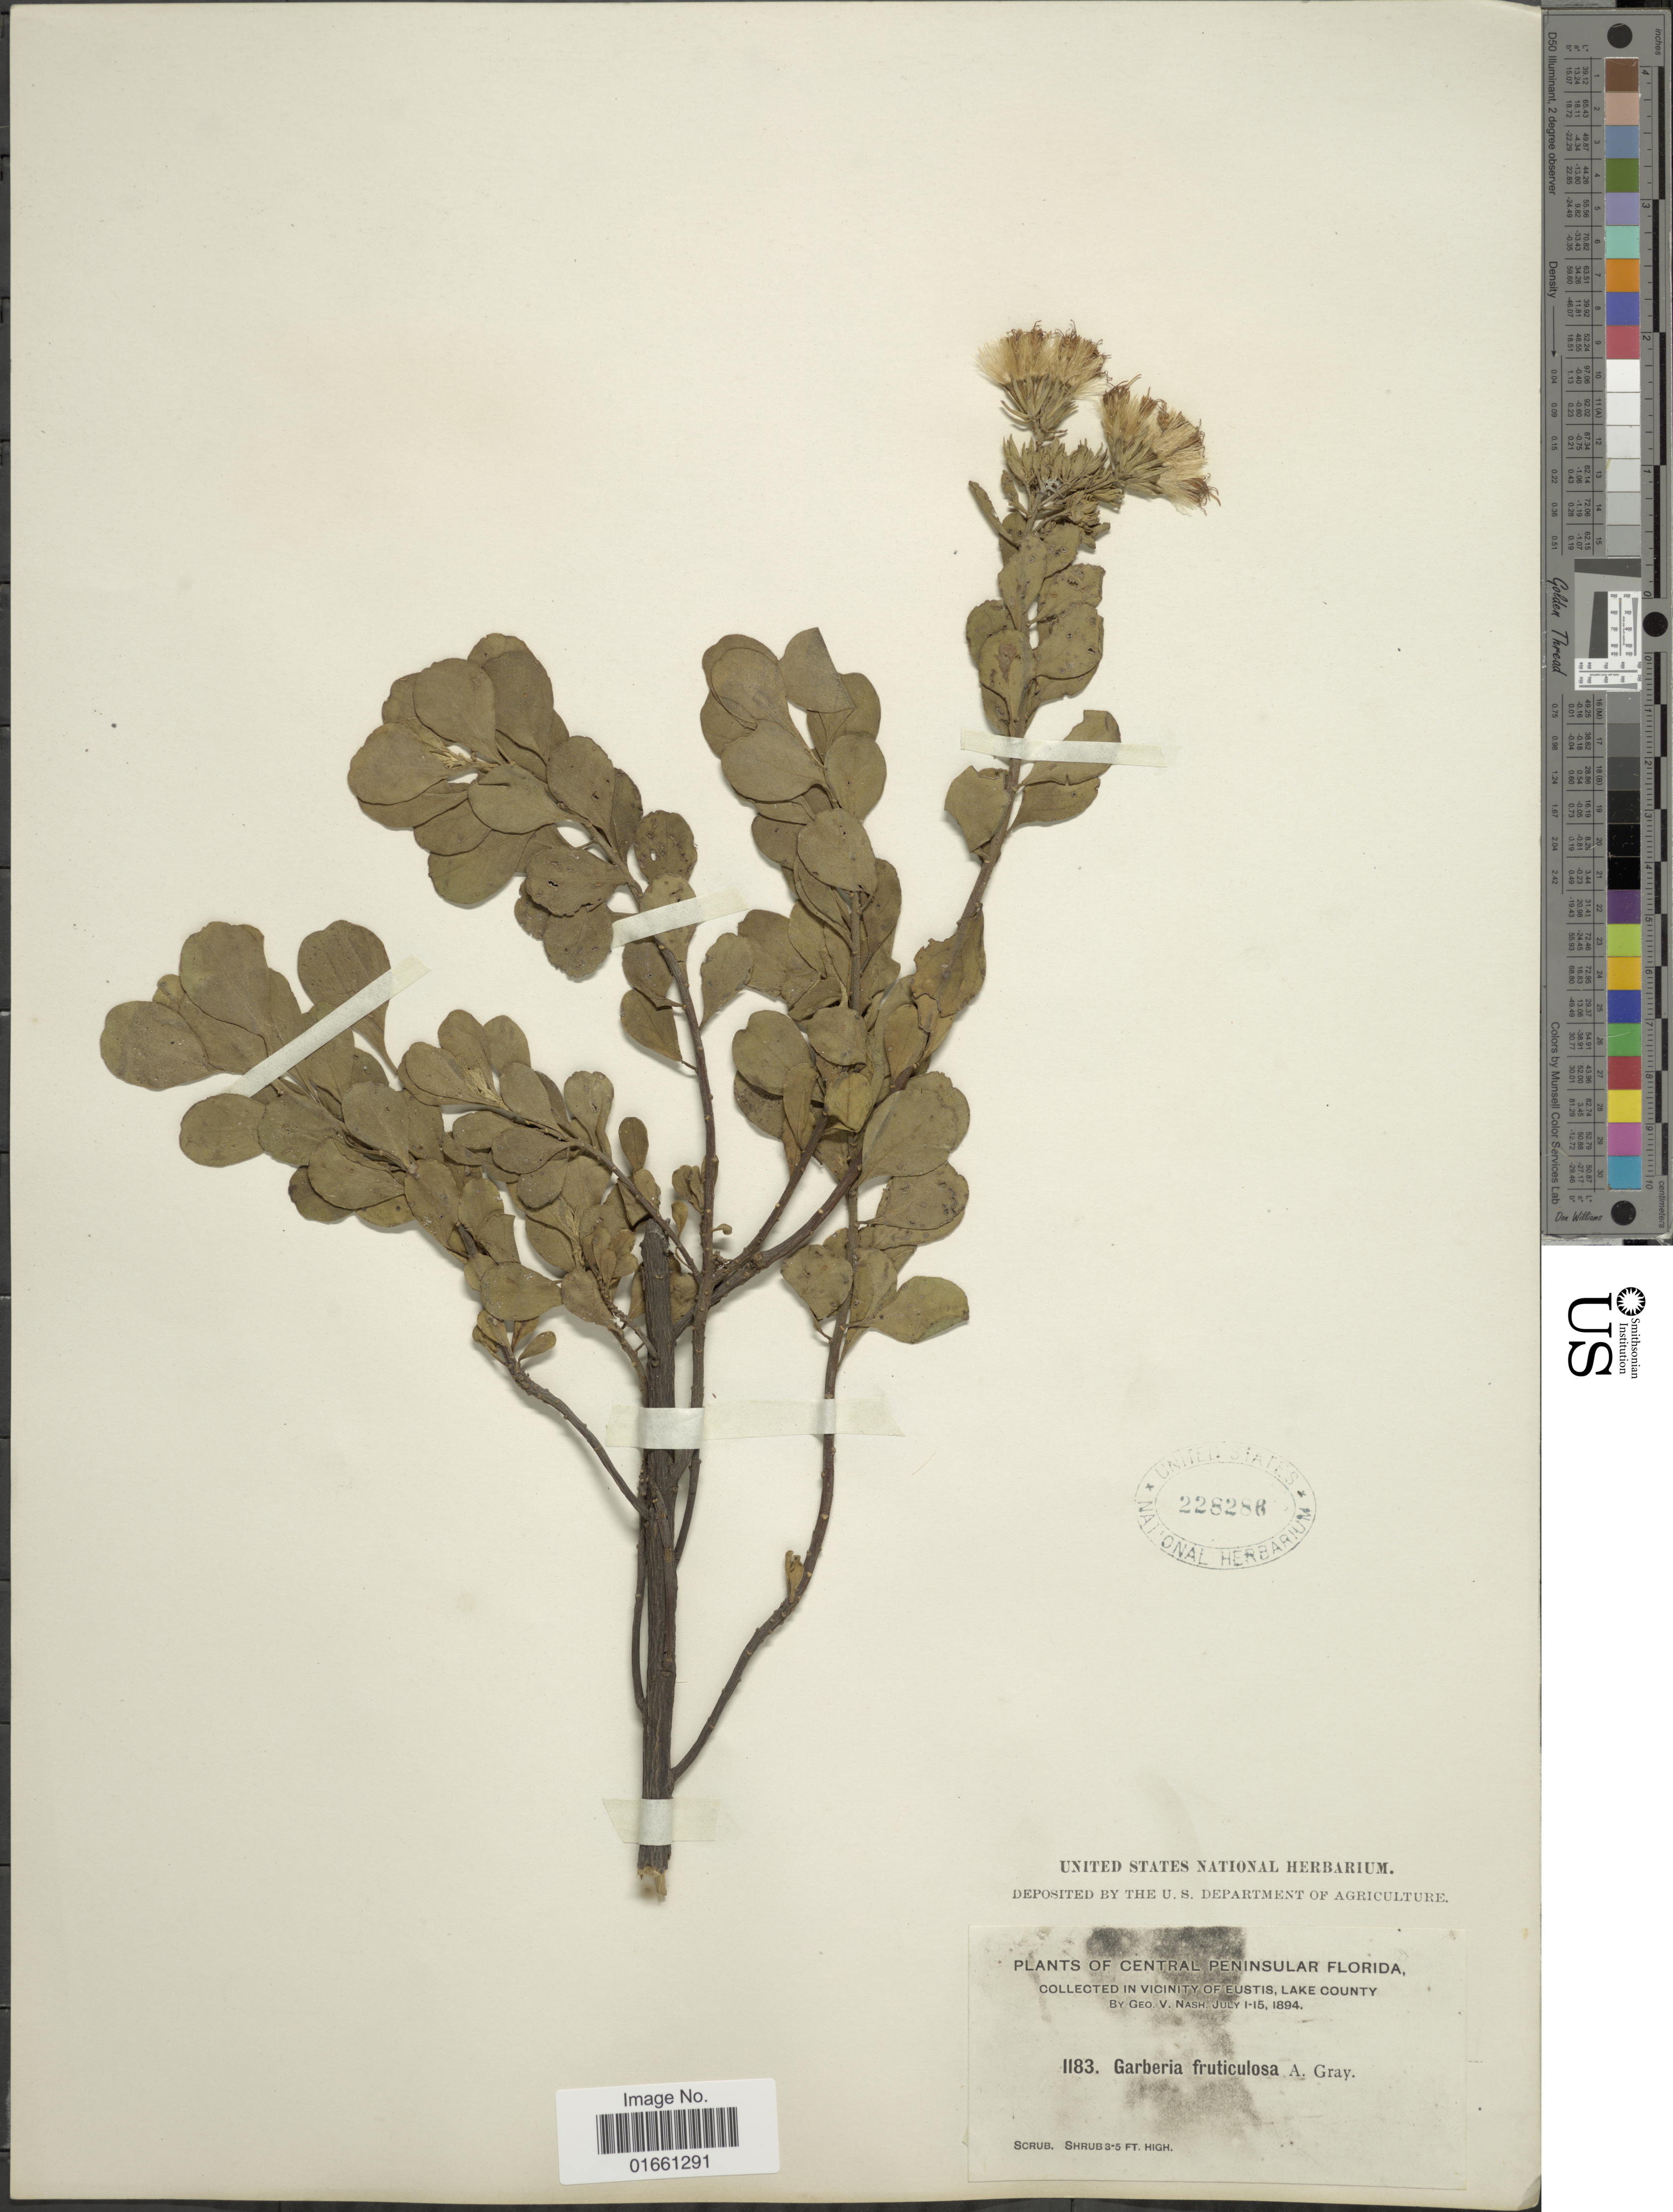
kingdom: Plantae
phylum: Tracheophyta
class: Magnoliopsida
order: Asterales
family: Asteraceae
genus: Garberia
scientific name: Garberia heterophylla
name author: (W. Bartram) Merr. & F. Harper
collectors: G. V. Nash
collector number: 1183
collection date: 1894-07-01/1894-07-15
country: United States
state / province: Florida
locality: Vicinity of Eustis, Lake County.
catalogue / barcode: US 228286